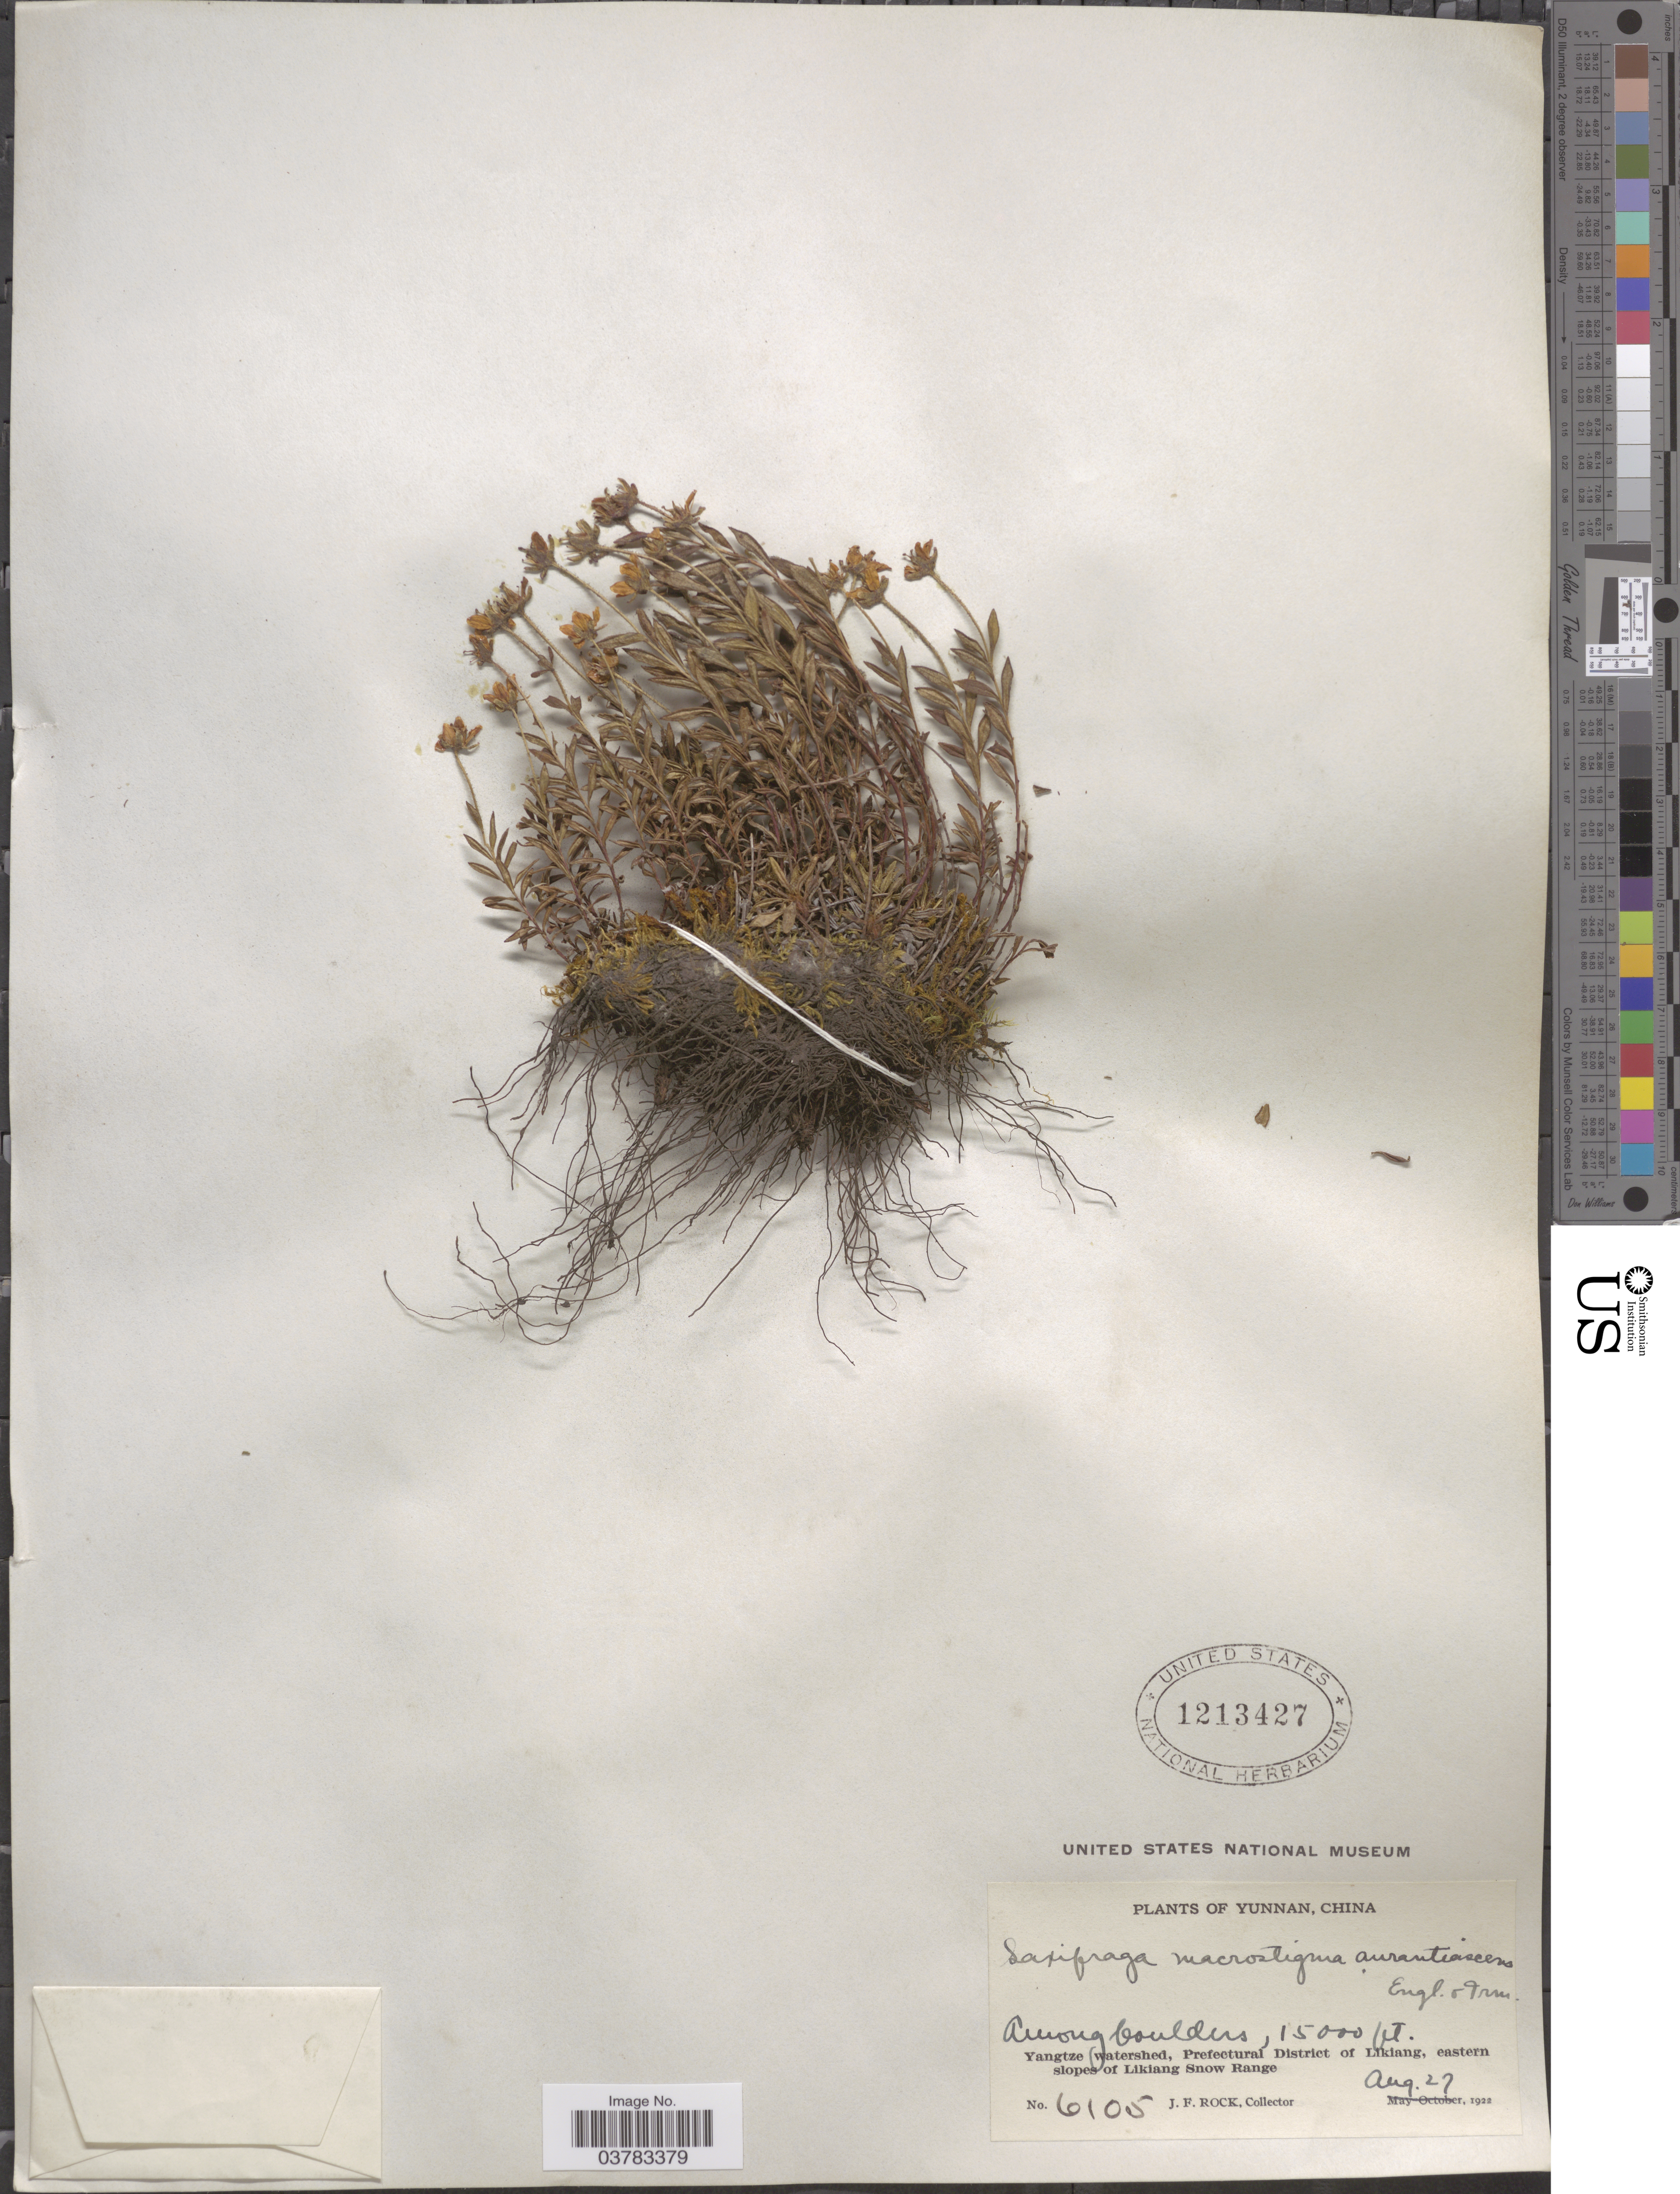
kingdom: Plantae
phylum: Tracheophyta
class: Magnoliopsida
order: Saxifragales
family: Saxifragaceae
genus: Saxifraga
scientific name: Saxifraga macrostigma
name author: Franch.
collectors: J. Rock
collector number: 6105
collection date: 1922-08-27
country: China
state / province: Yunnan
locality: Yangtze watershed, Prefectural District of Likiang, eastern slopes of Likiang Snow Range.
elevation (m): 4572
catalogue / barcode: US 1213427